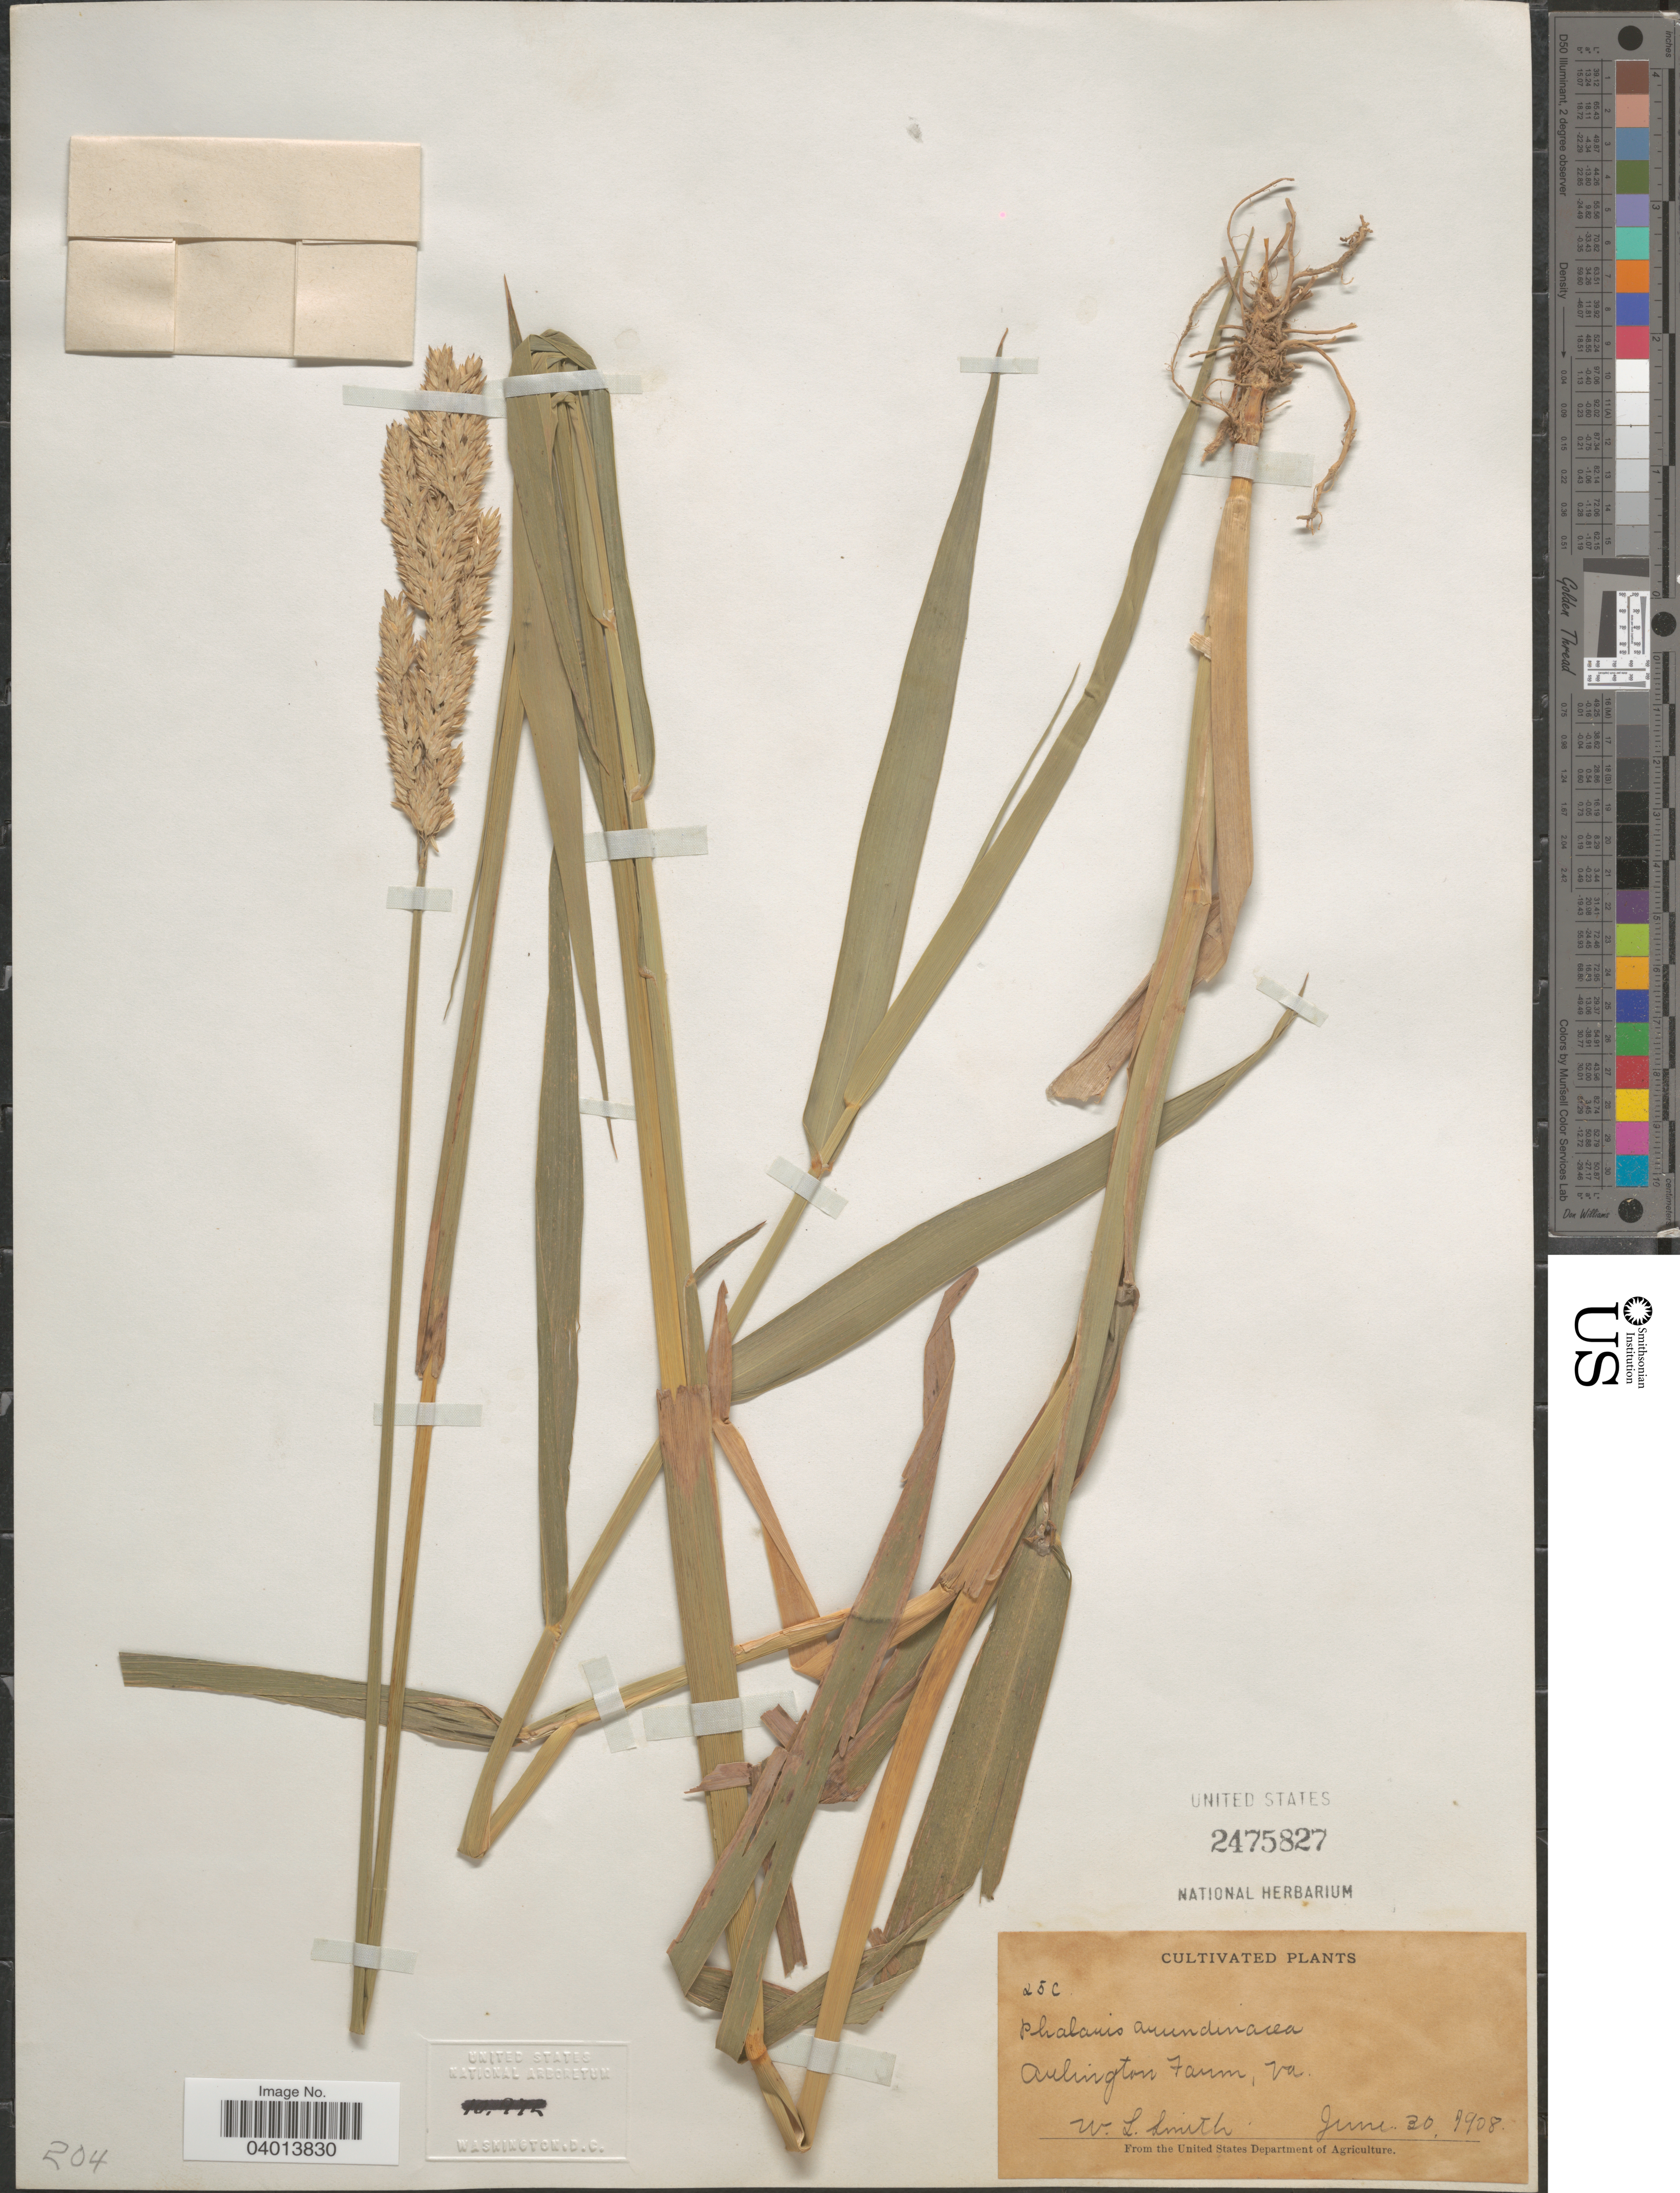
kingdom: Plantae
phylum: Tracheophyta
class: Liliopsida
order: Poales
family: Poaceae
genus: Phalaris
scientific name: Phalaris arundinacea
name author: L.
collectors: W. Smith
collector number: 25c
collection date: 1908-06-30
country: United States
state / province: Virginia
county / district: Arlington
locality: Arlington Farm.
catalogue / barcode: US 2475827